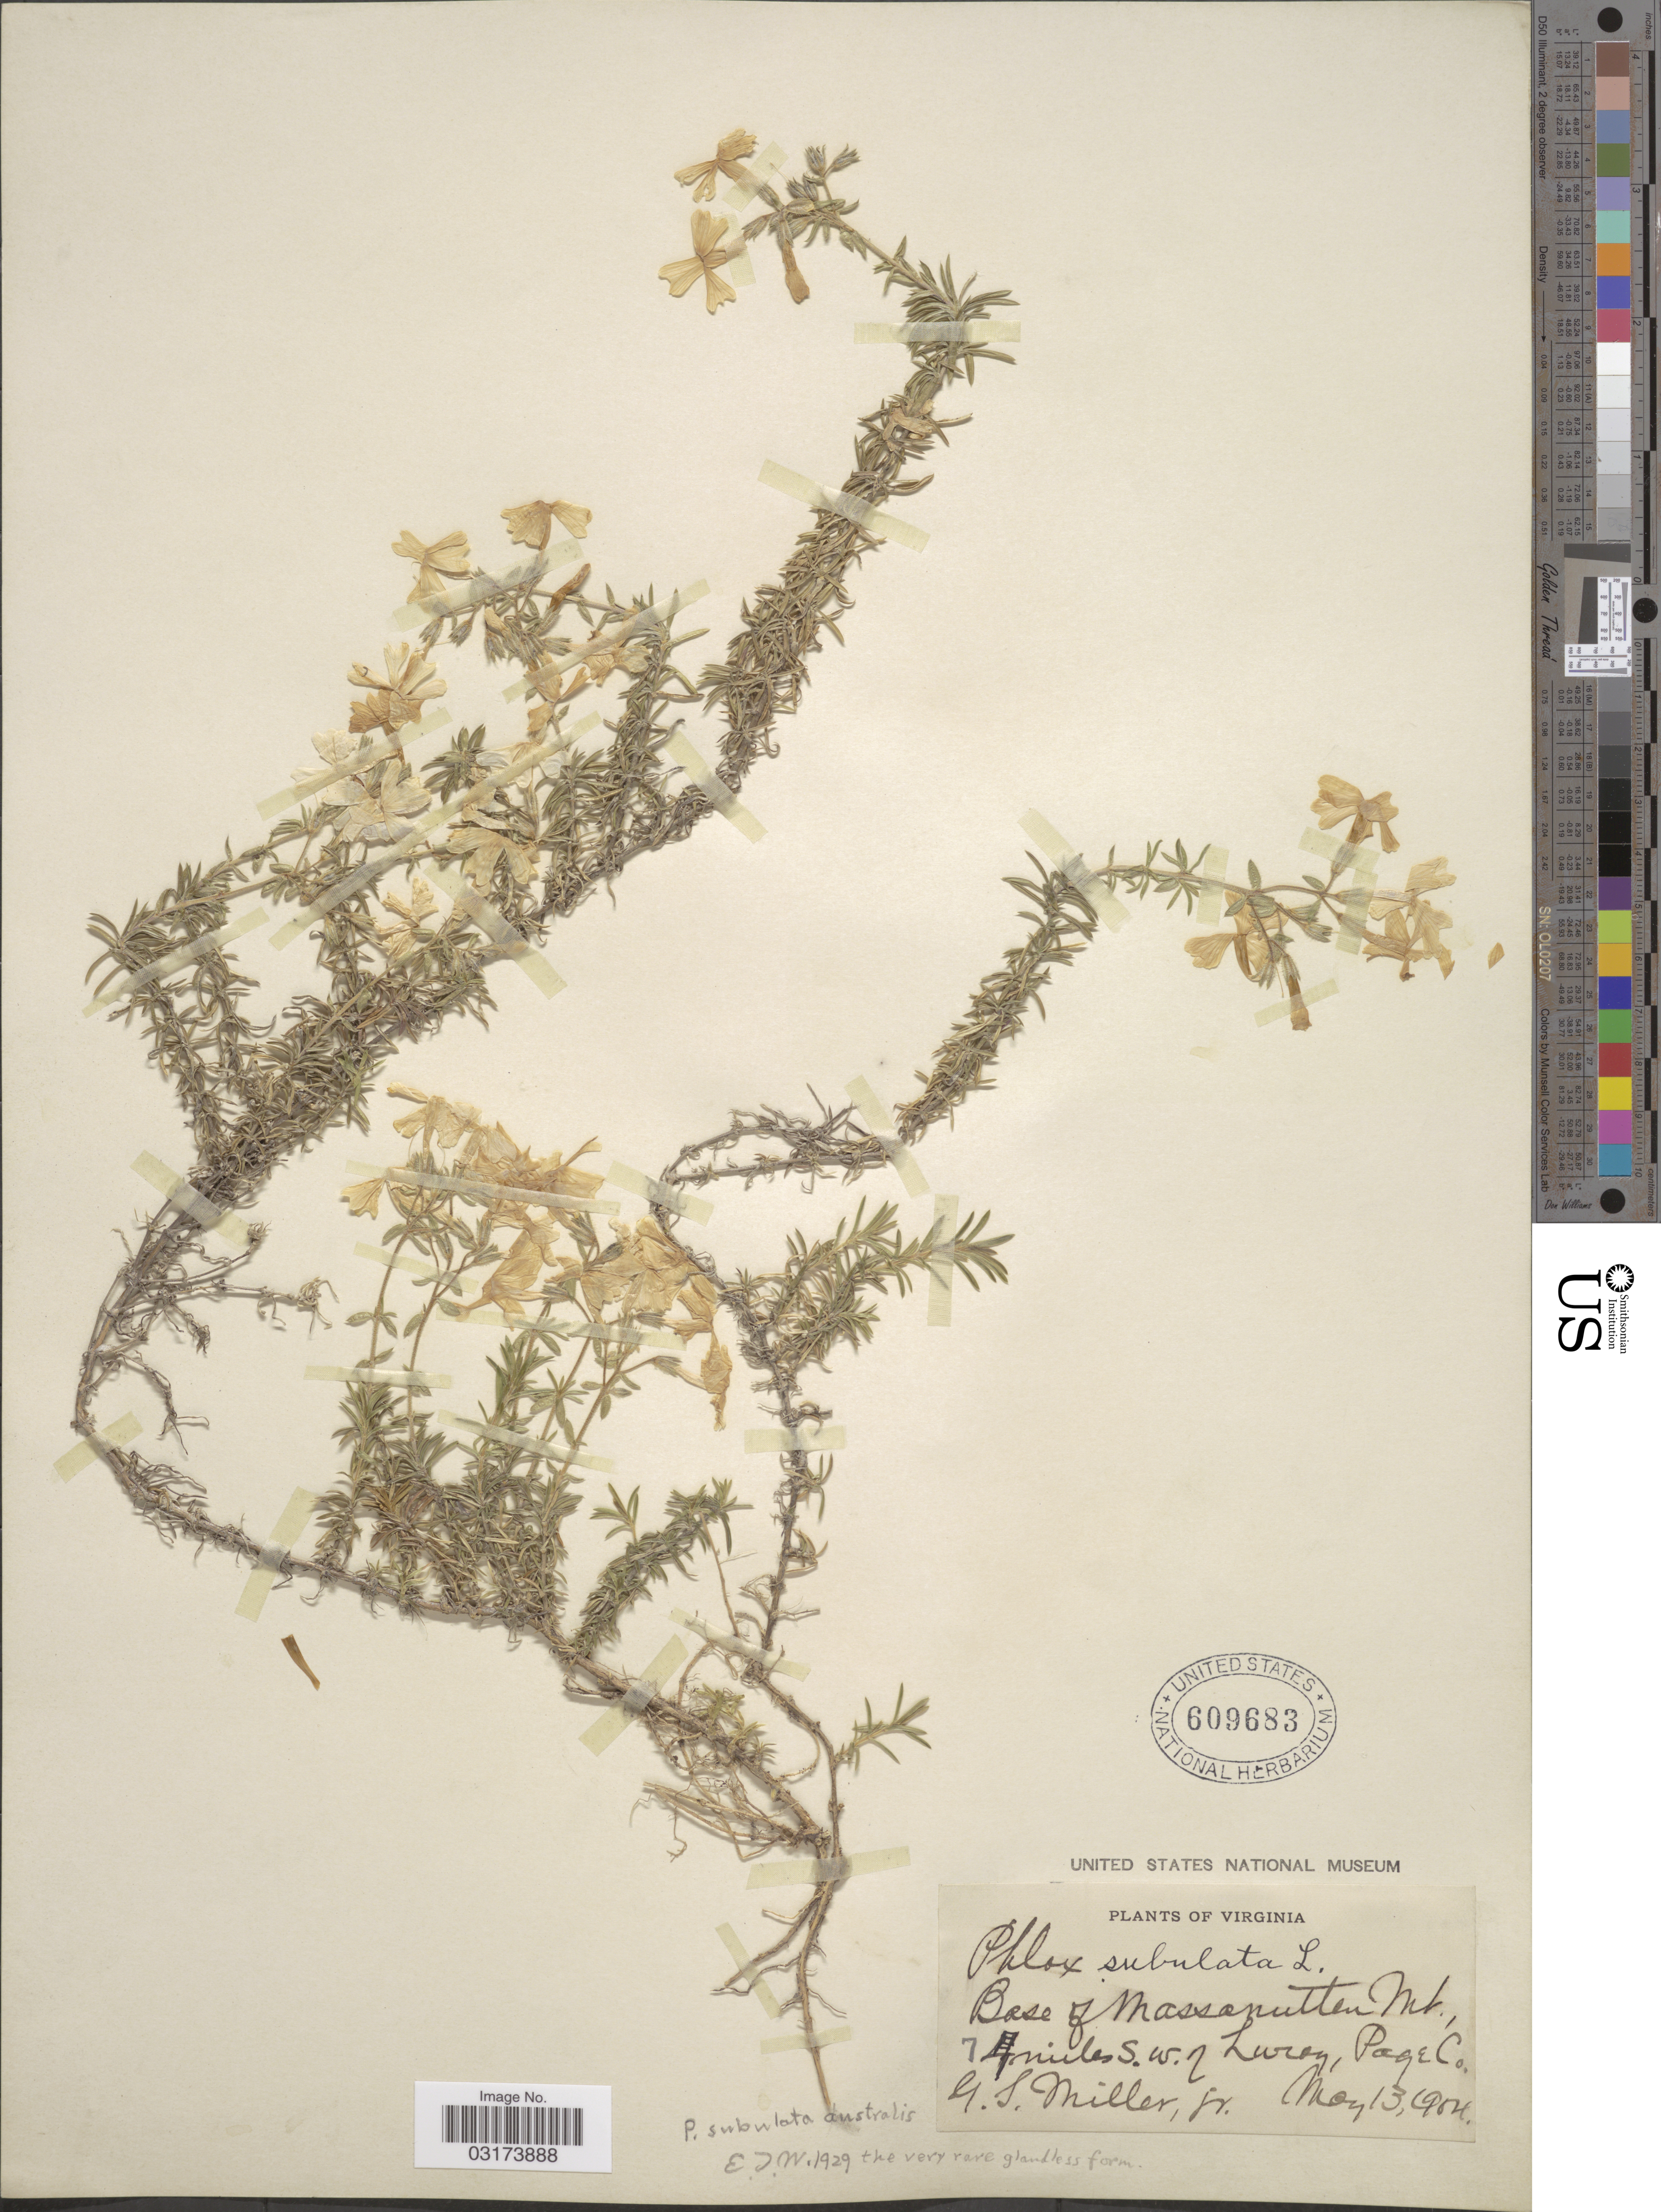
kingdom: Plantae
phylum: Tracheophyta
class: Magnoliopsida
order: Ericales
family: Polemoniaceae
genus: Phlox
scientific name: Phlox subulata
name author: L.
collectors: G. S. Miller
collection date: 1904-05-13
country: United States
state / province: Virginia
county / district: Page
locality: Base of Massanutten Mt., 7 miles S. W. of Luray, Page Co.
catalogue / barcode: US 609683